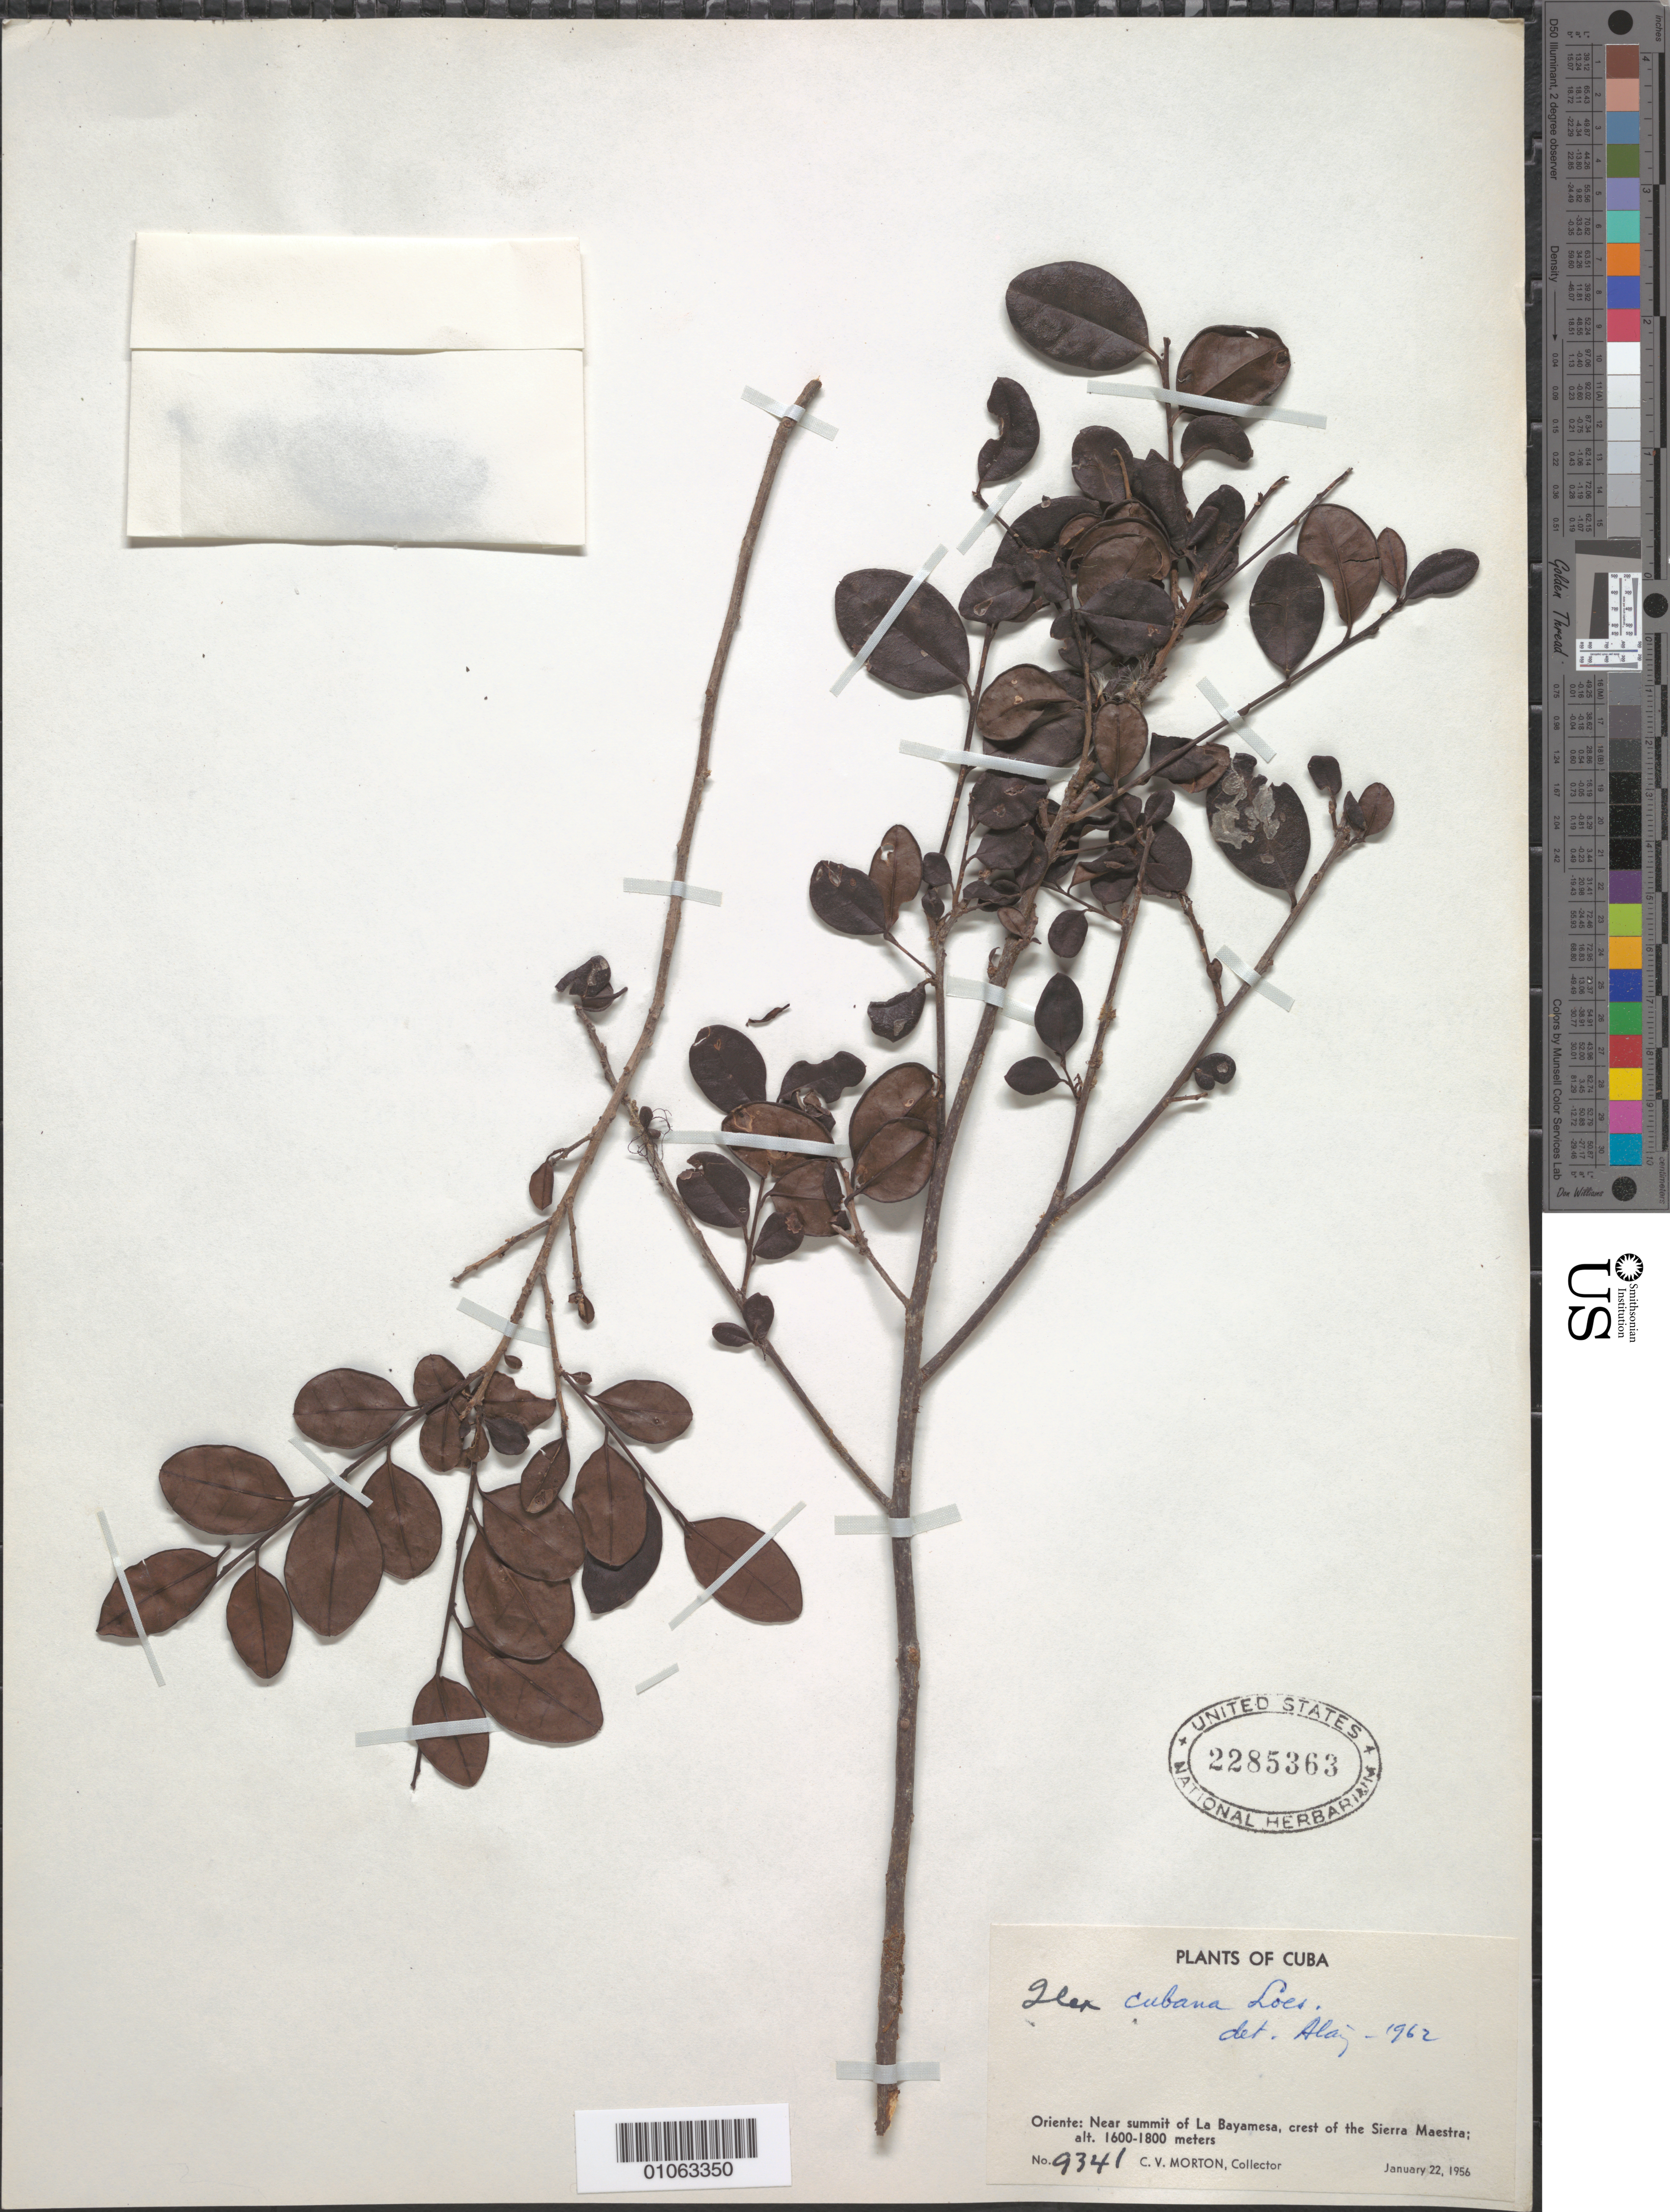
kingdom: Plantae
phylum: Tracheophyta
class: Magnoliopsida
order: Aquifoliales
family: Aquifoliaceae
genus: Ilex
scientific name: Ilex cubana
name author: Loes.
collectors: C. V. Morton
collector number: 9341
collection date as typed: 22 Jan 1956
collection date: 1956-01-22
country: Cuba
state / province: Oriente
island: Cuba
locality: Near summit of La Bayamesa, crest of the Sierra Maestra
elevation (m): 1600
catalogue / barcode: US 2285363